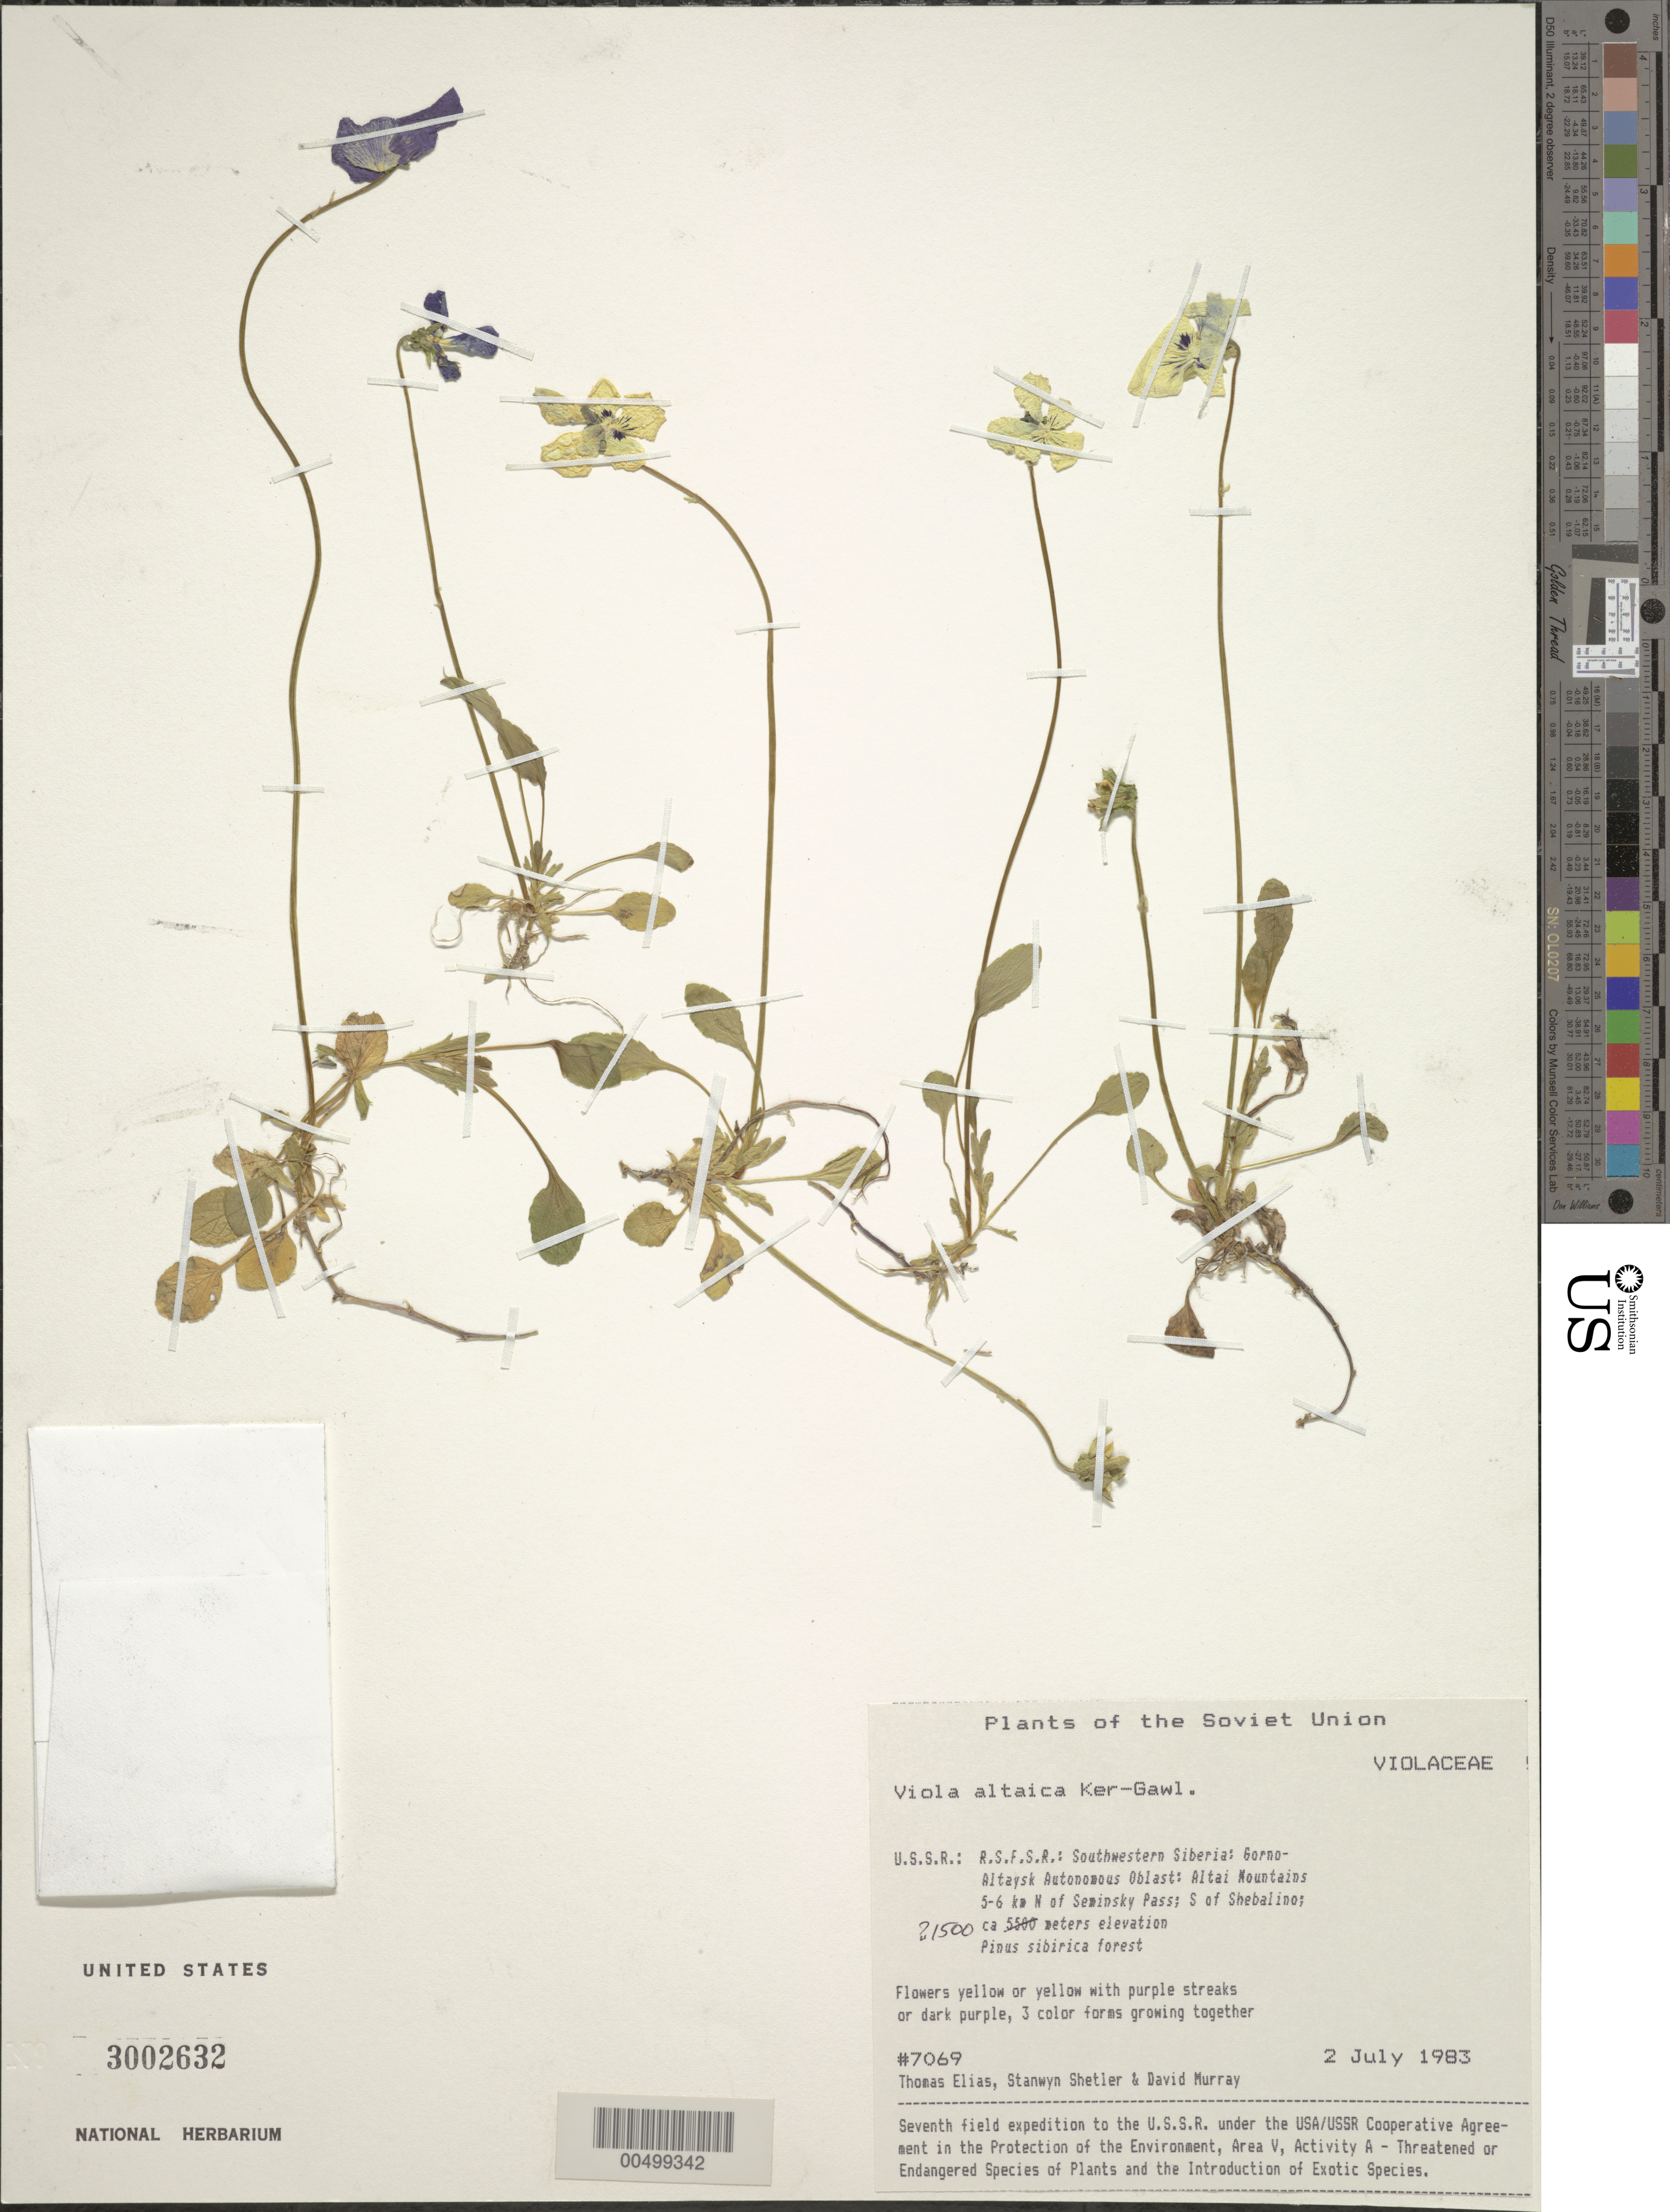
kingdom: Plantae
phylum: Tracheophyta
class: Magnoliopsida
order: Malpighiales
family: Violaceae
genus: Viola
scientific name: Viola altaica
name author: Ker Gawl.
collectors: T. Elias, S. Shetler & D. F. Murray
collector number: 7069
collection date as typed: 02 Jul 1983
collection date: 1983-07-02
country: Russian Federation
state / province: Altai Republic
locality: Altai Mountains, 5-6 km N of Seminsky Pass, S of Shebalino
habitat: Pinus sibirica forest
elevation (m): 1676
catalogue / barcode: US 3002632